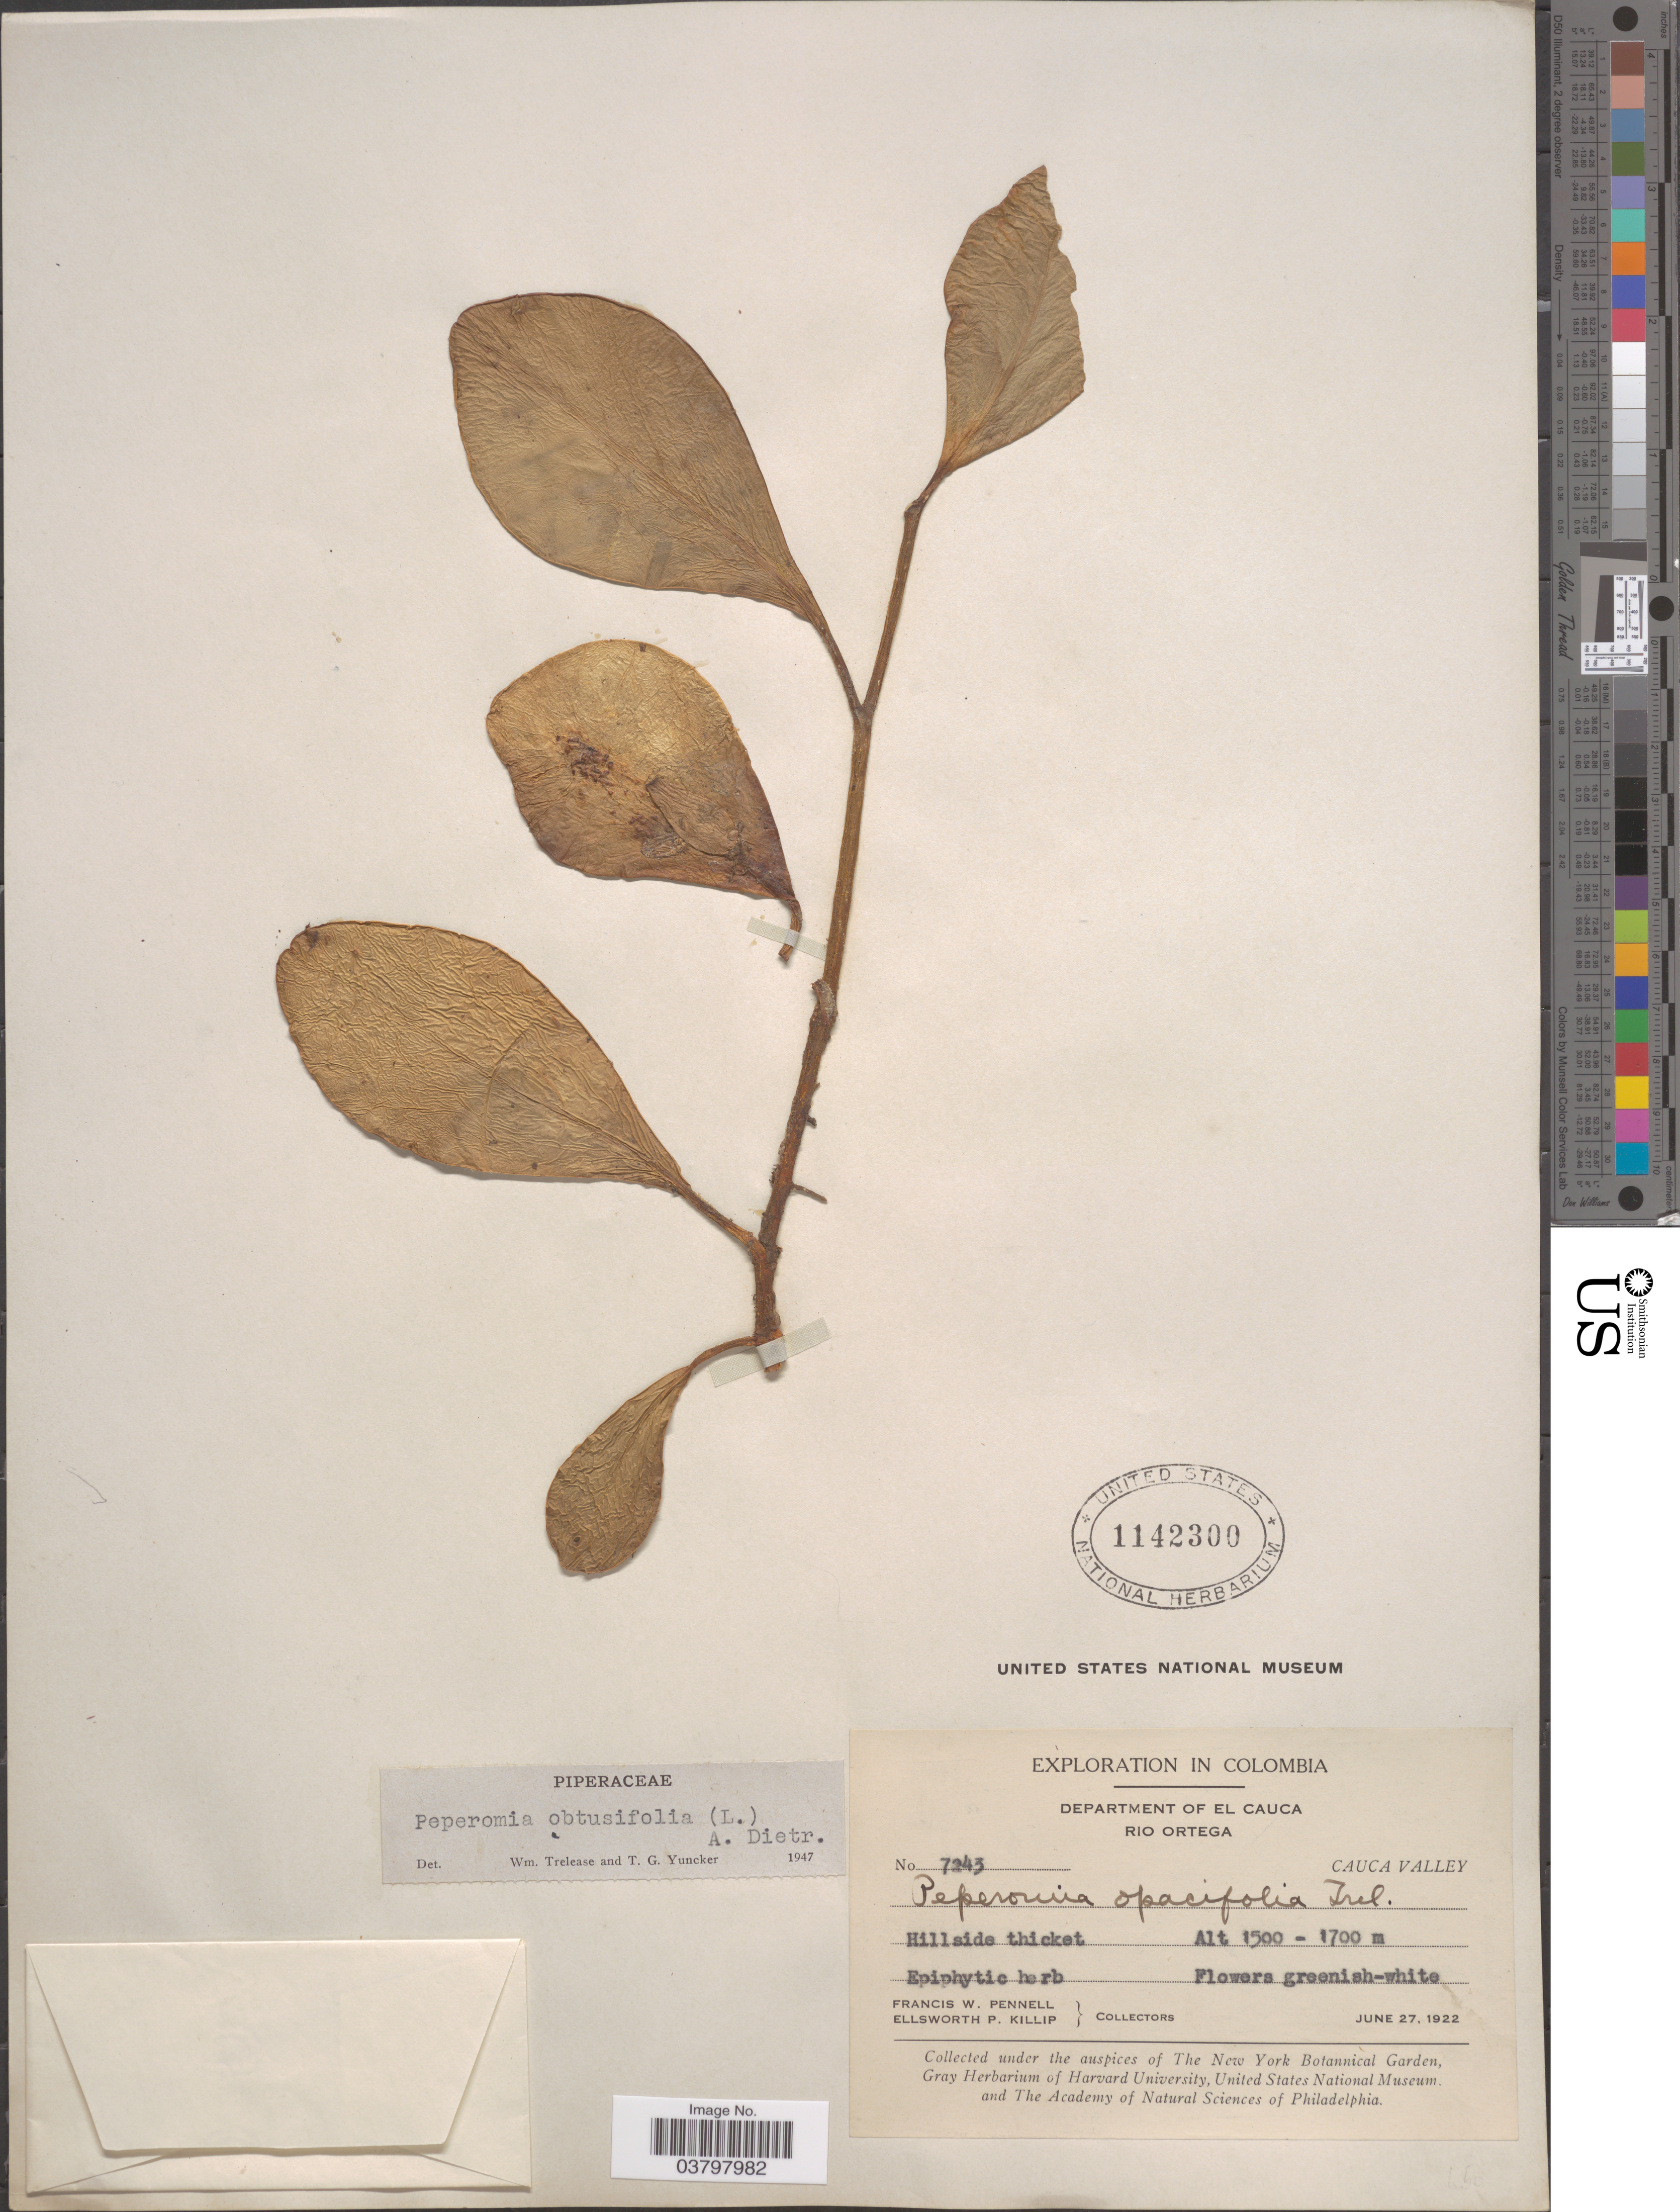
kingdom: Plantae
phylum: Tracheophyta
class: Magnoliopsida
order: Piperales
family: Piperaceae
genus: Peperomia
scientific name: Peperomia obtusifolia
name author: (L.) A. Dietr.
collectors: F. W. Pennell & E. P. Killip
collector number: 7243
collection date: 1922-06-27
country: Colombia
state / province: Cauca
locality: Department of El Cauca. Rio Ortega. Cauca Valley.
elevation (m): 1500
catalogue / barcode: US 1142300